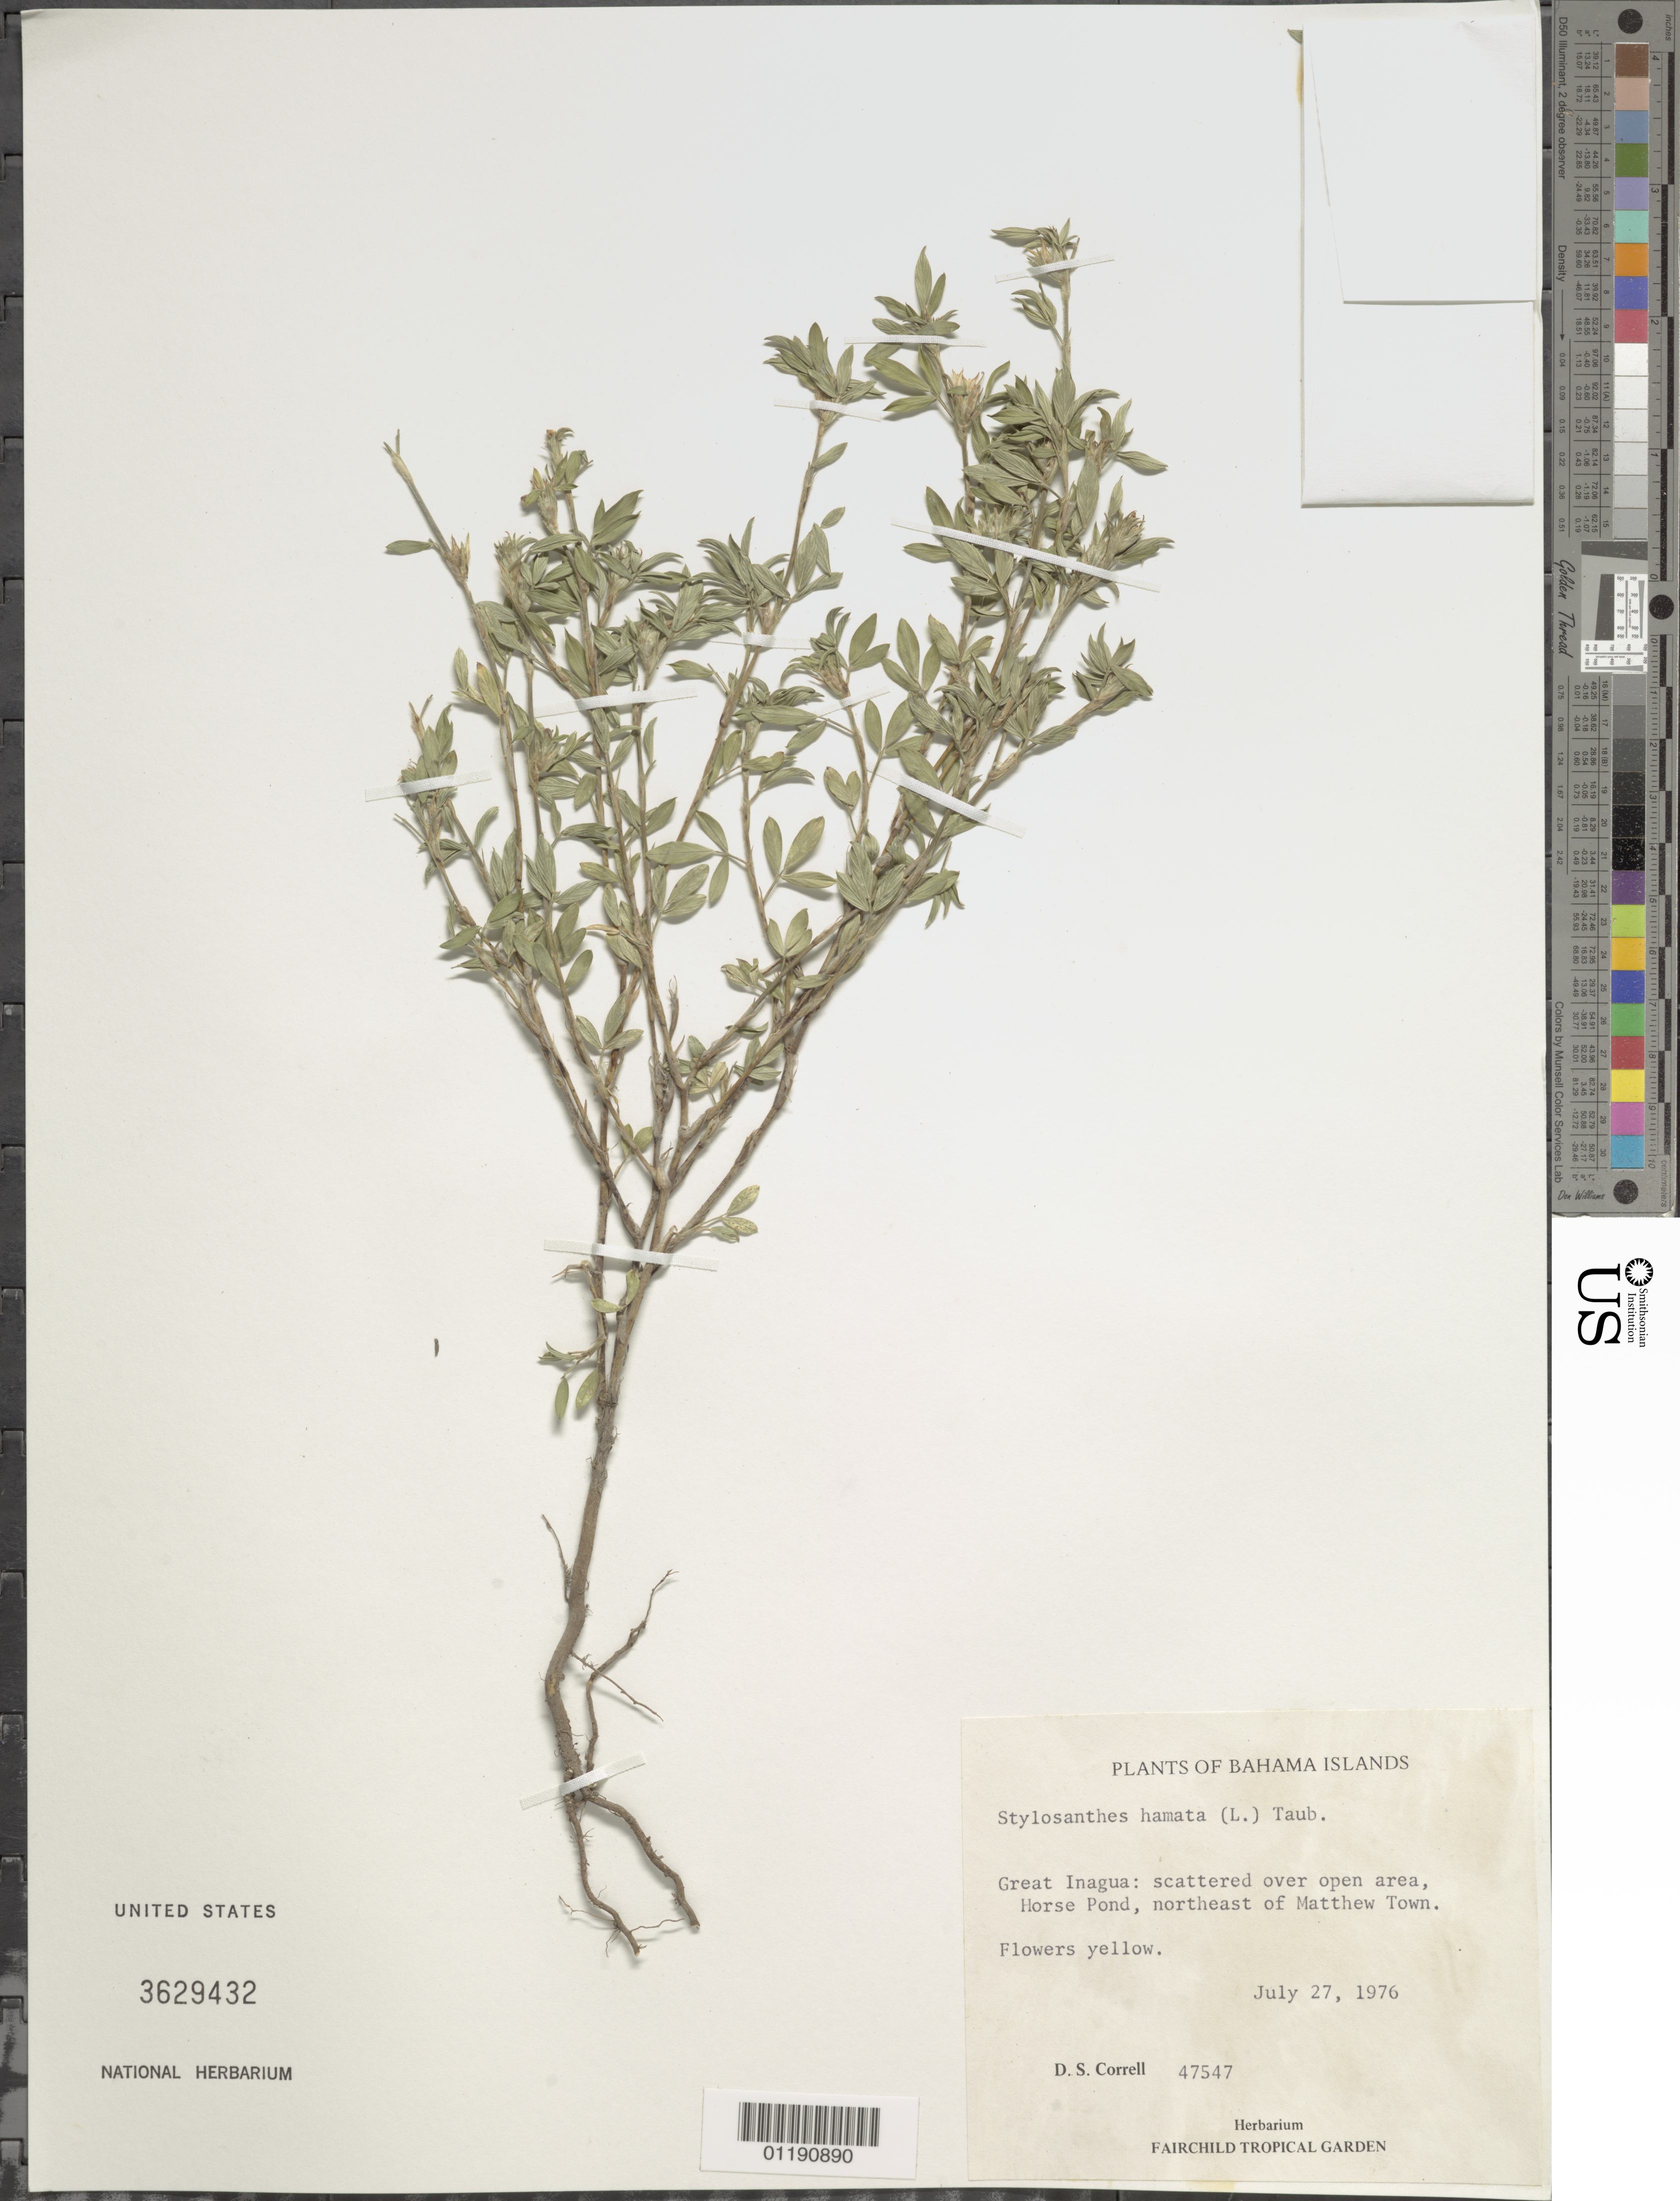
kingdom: Plantae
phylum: Tracheophyta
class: Magnoliopsida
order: Fabales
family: Fabaceae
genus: Stylosanthes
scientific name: Stylosanthes hamata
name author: (L.) Taub.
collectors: D. S. Correll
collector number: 47547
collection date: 1976-07-27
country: Bahamas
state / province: Great Inagua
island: Great Inagua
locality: Great Inagua: scattered over open area, Horse Pond, NE of Matthew Town.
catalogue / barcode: US 3629432